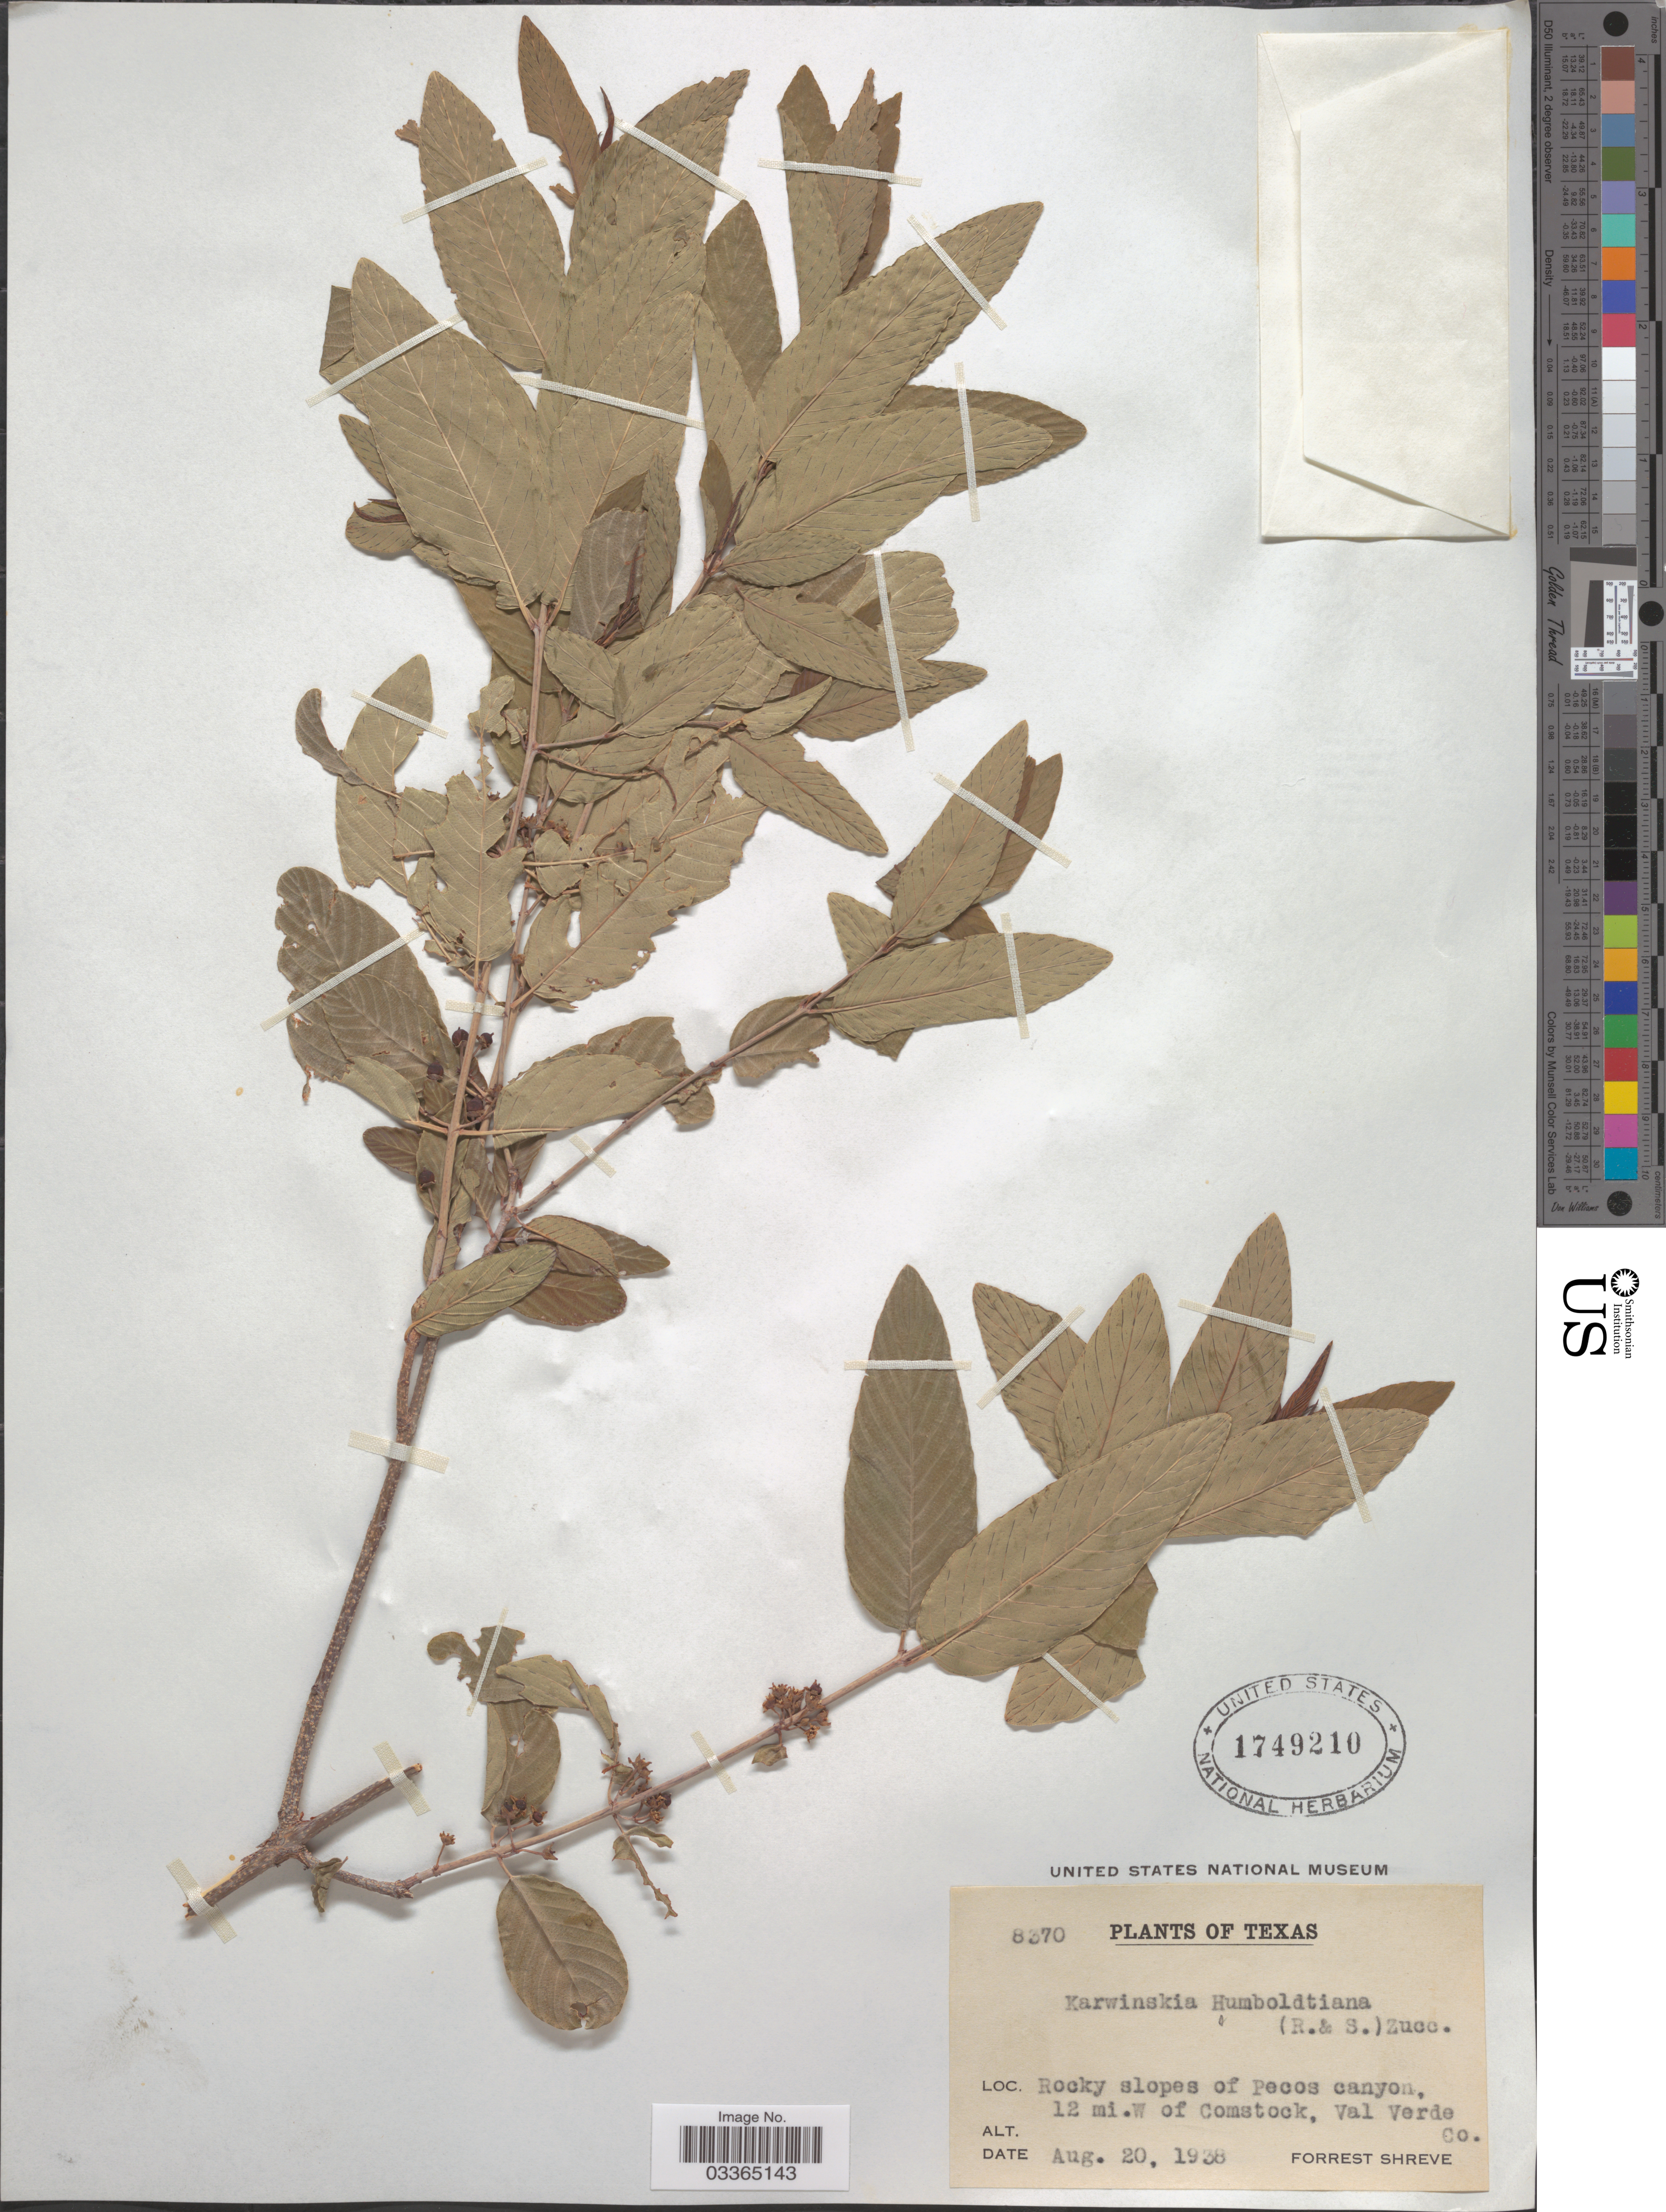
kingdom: Plantae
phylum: Tracheophyta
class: Magnoliopsida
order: Rosales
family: Rhamnaceae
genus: Karwinskia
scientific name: Karwinskia humboldtiana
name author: (Schult.) Zucc.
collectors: F. Shreve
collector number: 8370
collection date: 1938-08-20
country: United States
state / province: Texas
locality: Rocky slopes of pecos canyon, 12 mi. W. of Comstock, Val Verde Co.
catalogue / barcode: US 1749210